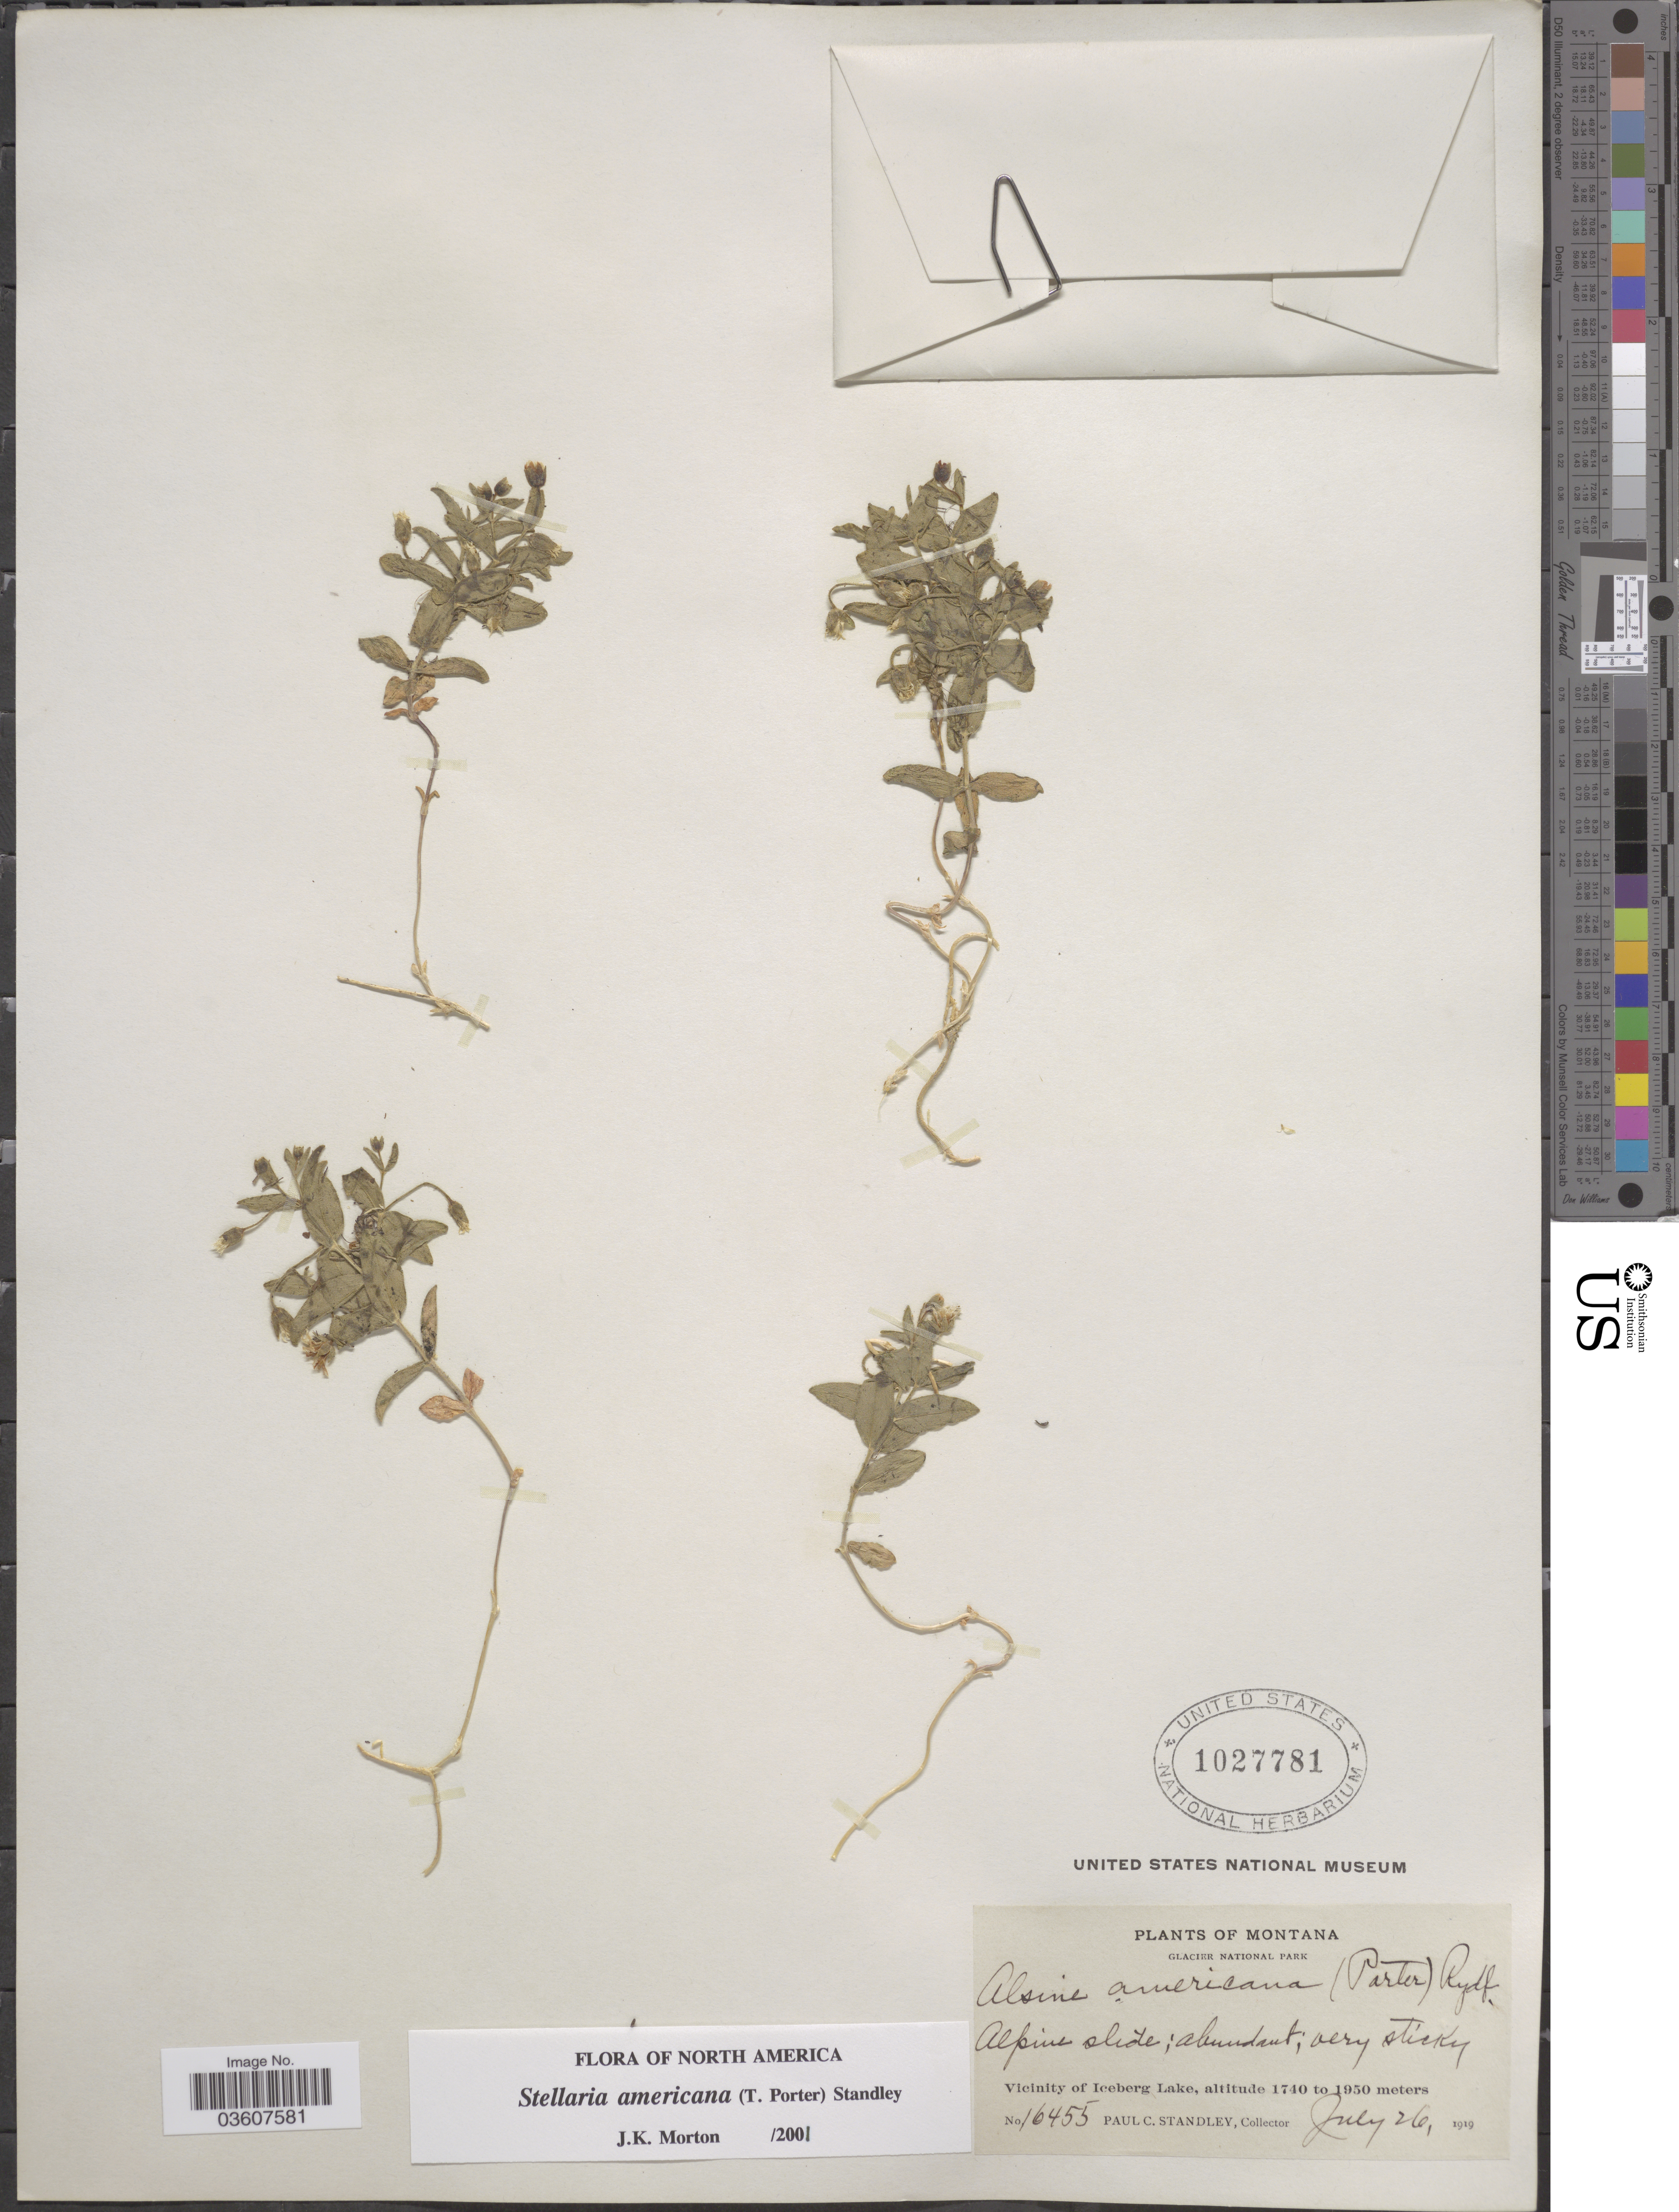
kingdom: Plantae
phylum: Tracheophyta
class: Magnoliopsida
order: Caryophyllales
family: Caryophyllaceae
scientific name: Hesperostellaria americana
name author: (Porter ex B.L. Rob.) Gang Yao et al.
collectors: P. C. Standley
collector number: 16455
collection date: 1919-07-26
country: United States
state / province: Montana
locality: Glacier National Park. Vicinity of Iceberg Lake. Alpine slide.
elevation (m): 1740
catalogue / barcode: US 1027781